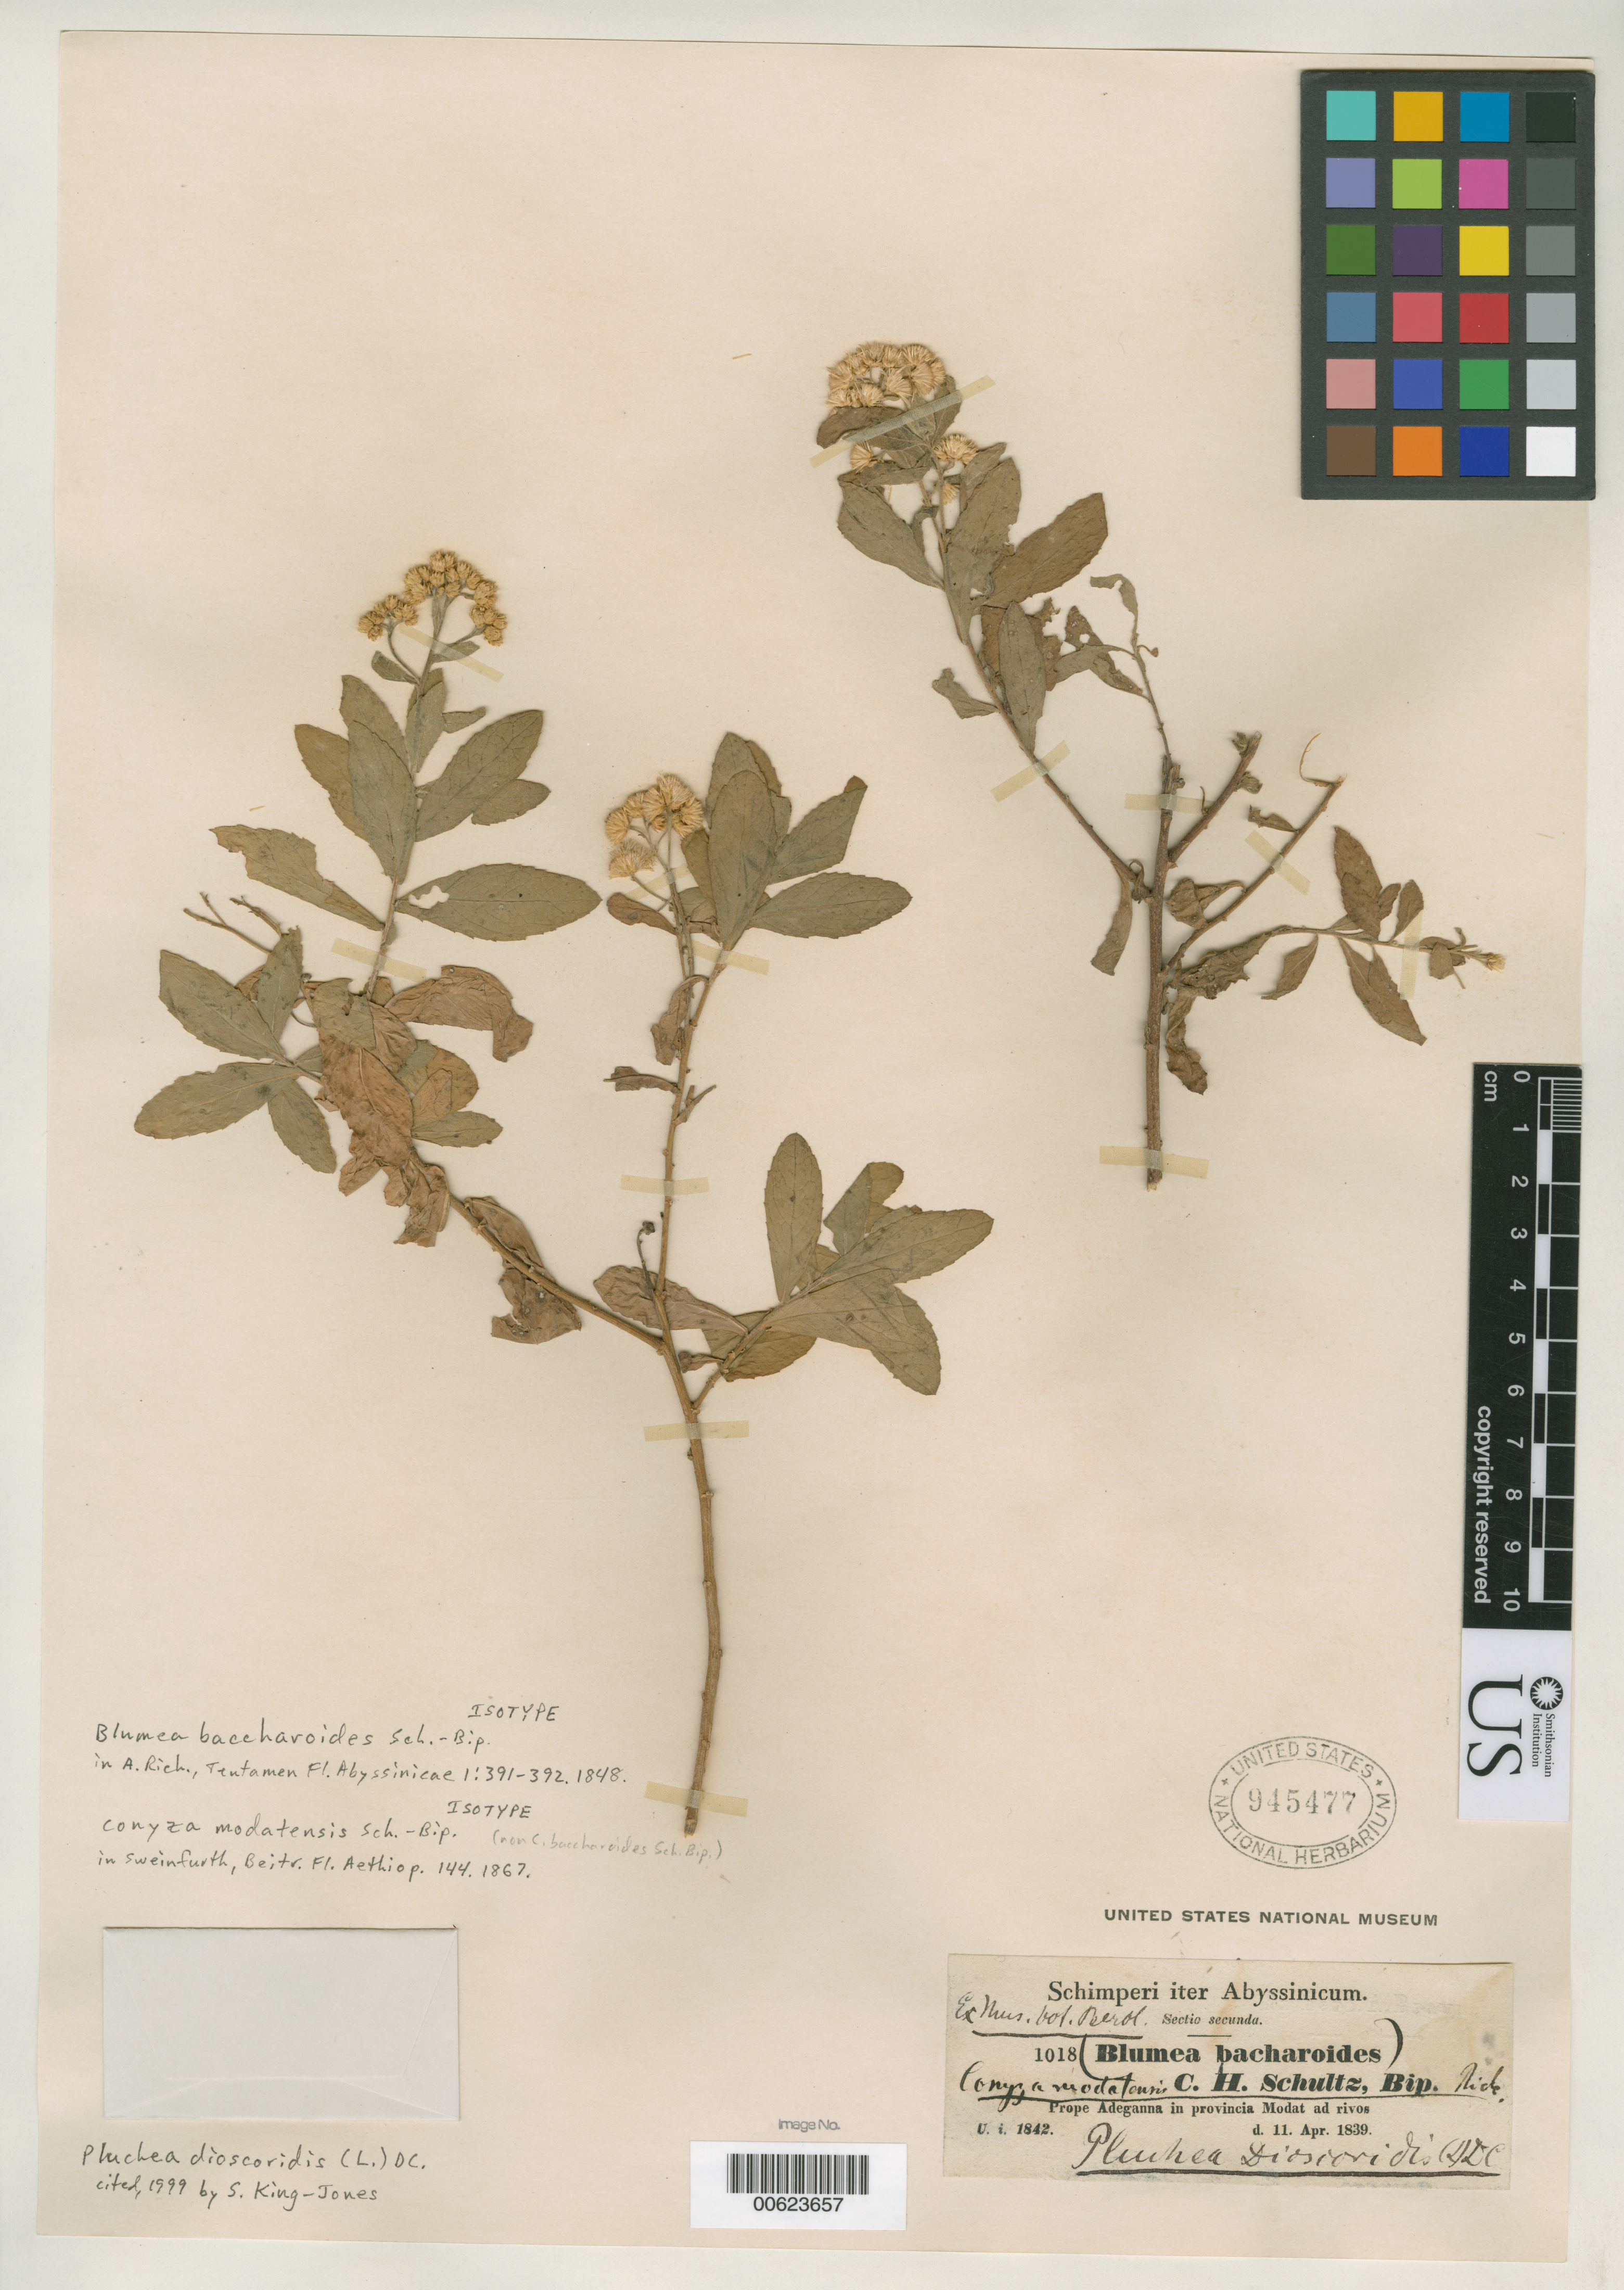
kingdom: Plantae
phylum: Tracheophyta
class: Magnoliopsida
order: Asterales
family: Asteraceae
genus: Conyza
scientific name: Conyza modatensis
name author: Sch. Bip. in Sweinfurth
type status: Isotype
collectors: G. W. Schimper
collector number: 1018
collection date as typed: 11 Apr 1839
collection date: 1839-04-11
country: Ethiopia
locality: Prope Adeganna in Provincia Modat ad rivos. [Near Adeganna in Modat Province near streams?].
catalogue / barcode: US 945477